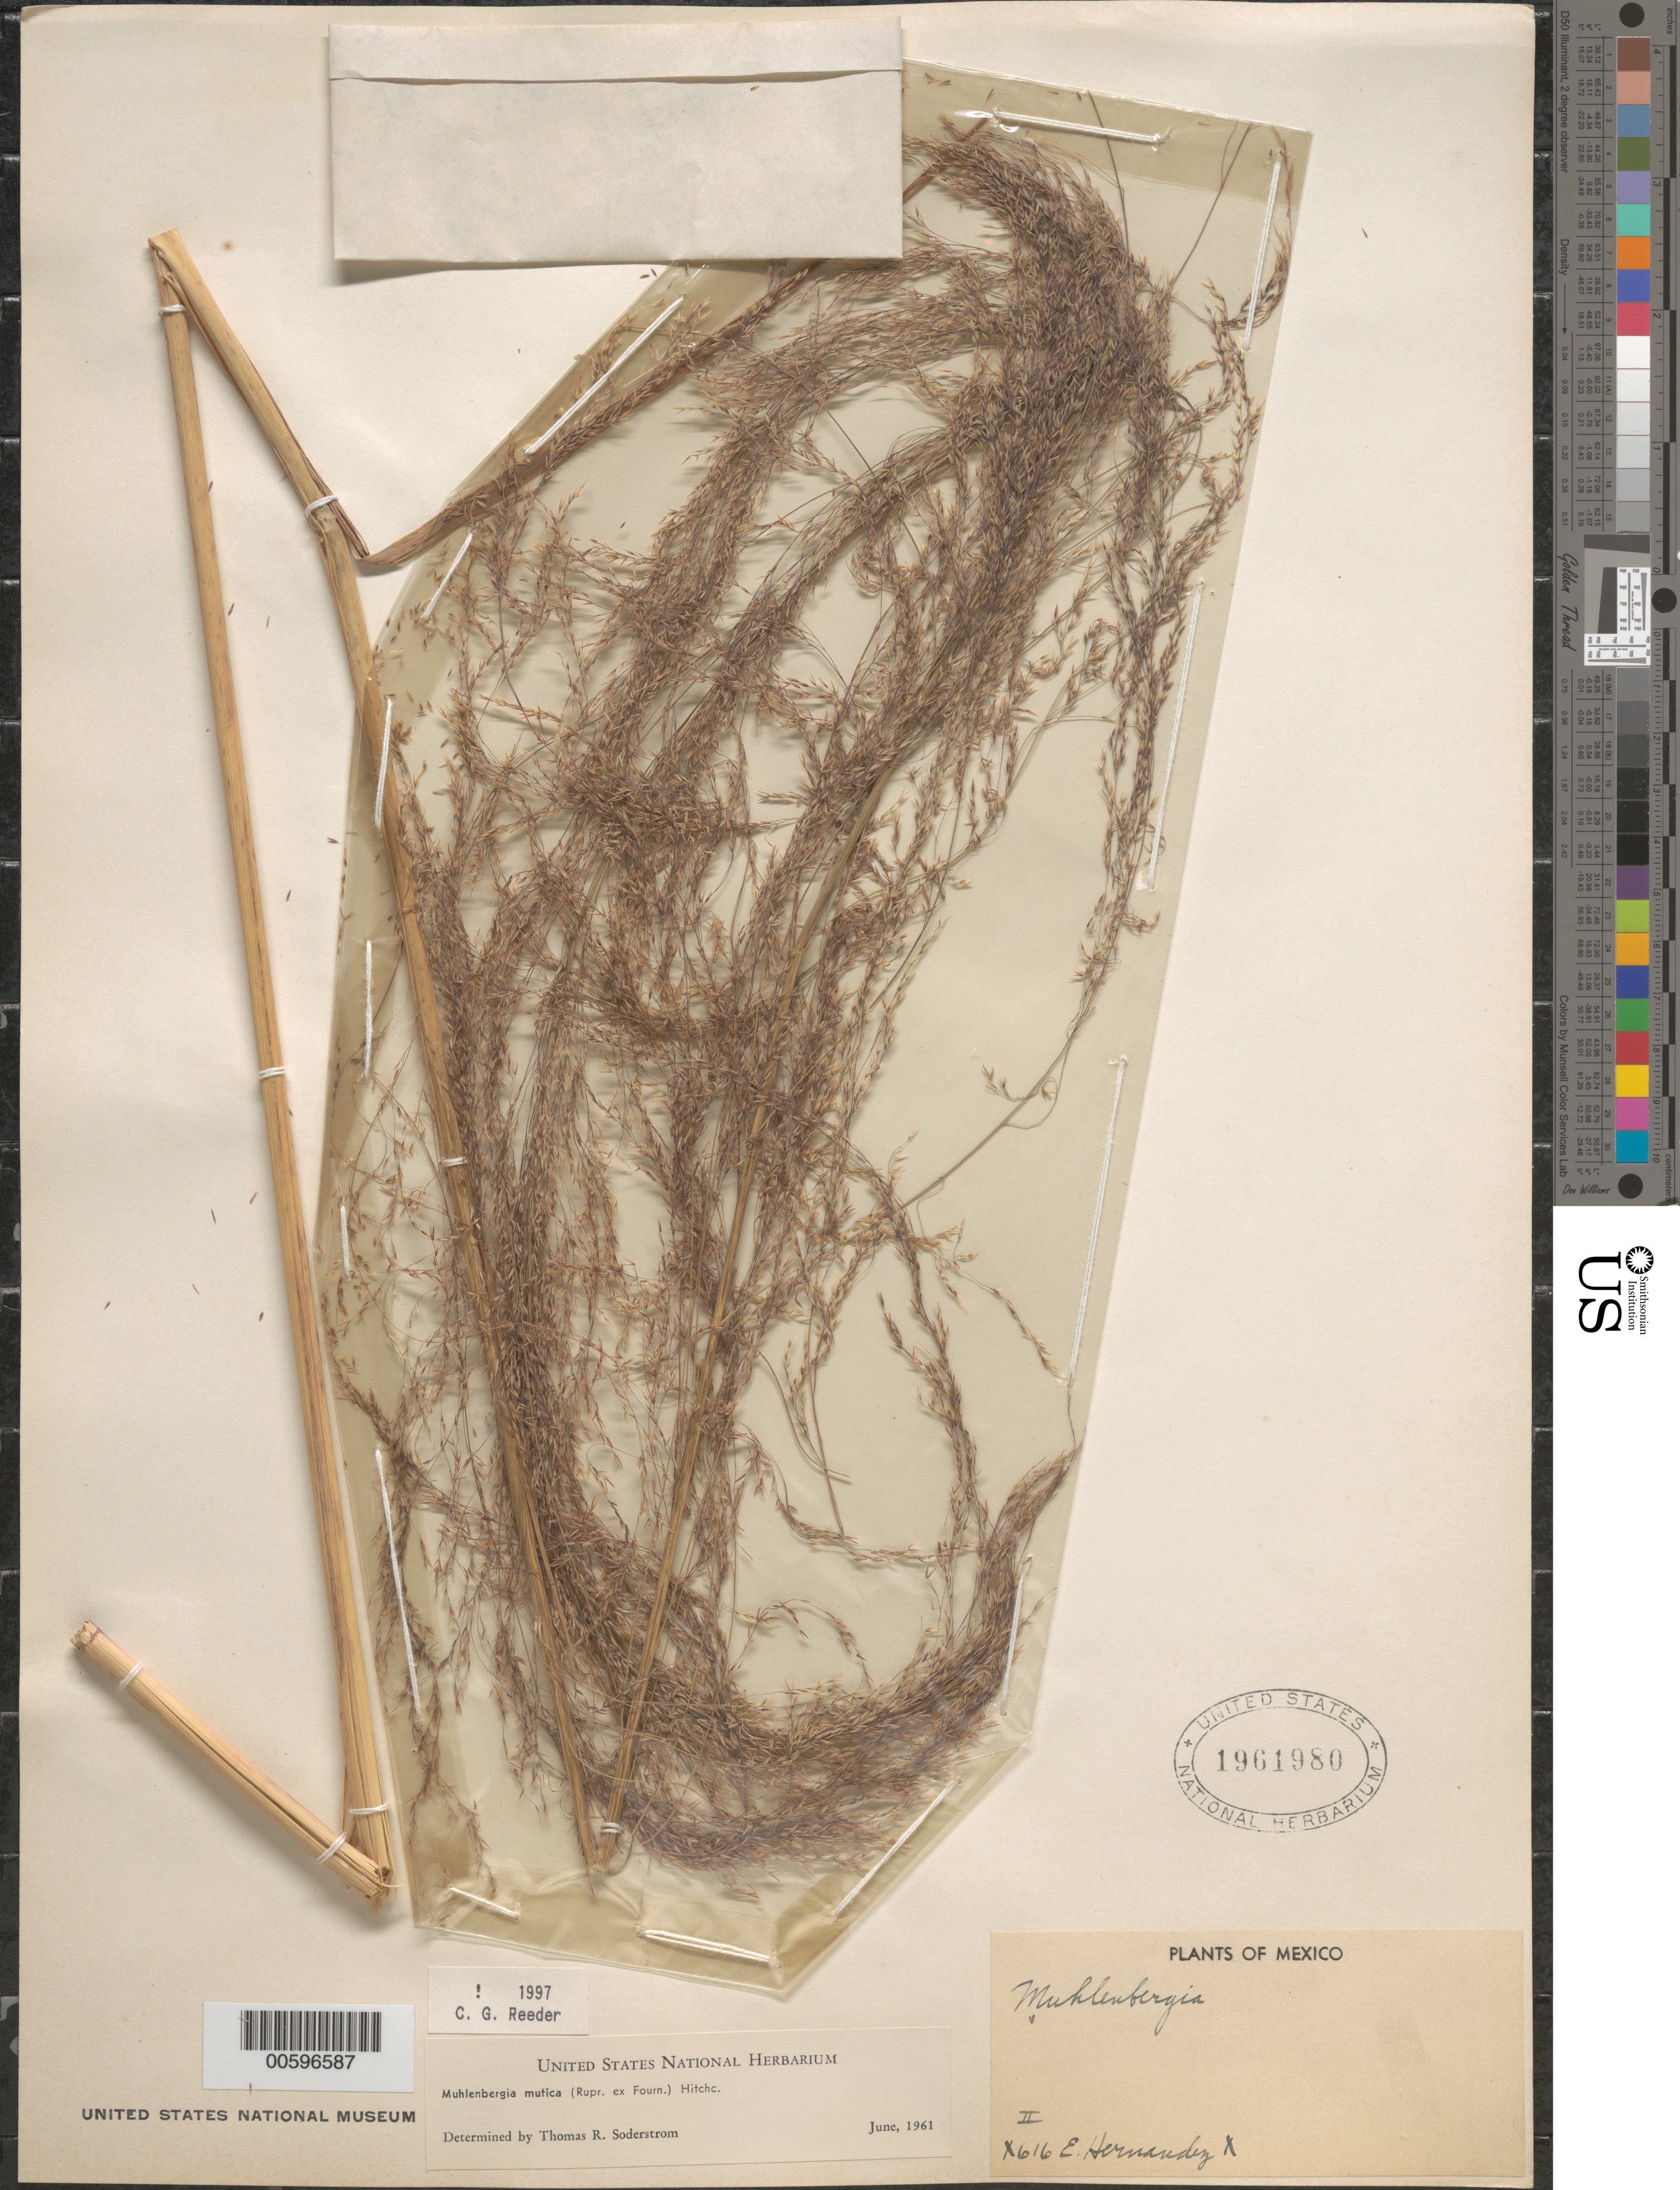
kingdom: Plantae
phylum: Tracheophyta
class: Liliopsida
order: Poales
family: Poaceae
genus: Muhlenbergia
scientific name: Muhlenbergia mutica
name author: (Rupr. ex E. Fourn.) Hitchc.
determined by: Soderstrom, T. R.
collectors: E. I. Hernández-X.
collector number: X616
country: Mexico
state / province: Durango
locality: San Ramon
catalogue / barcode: US 1961980